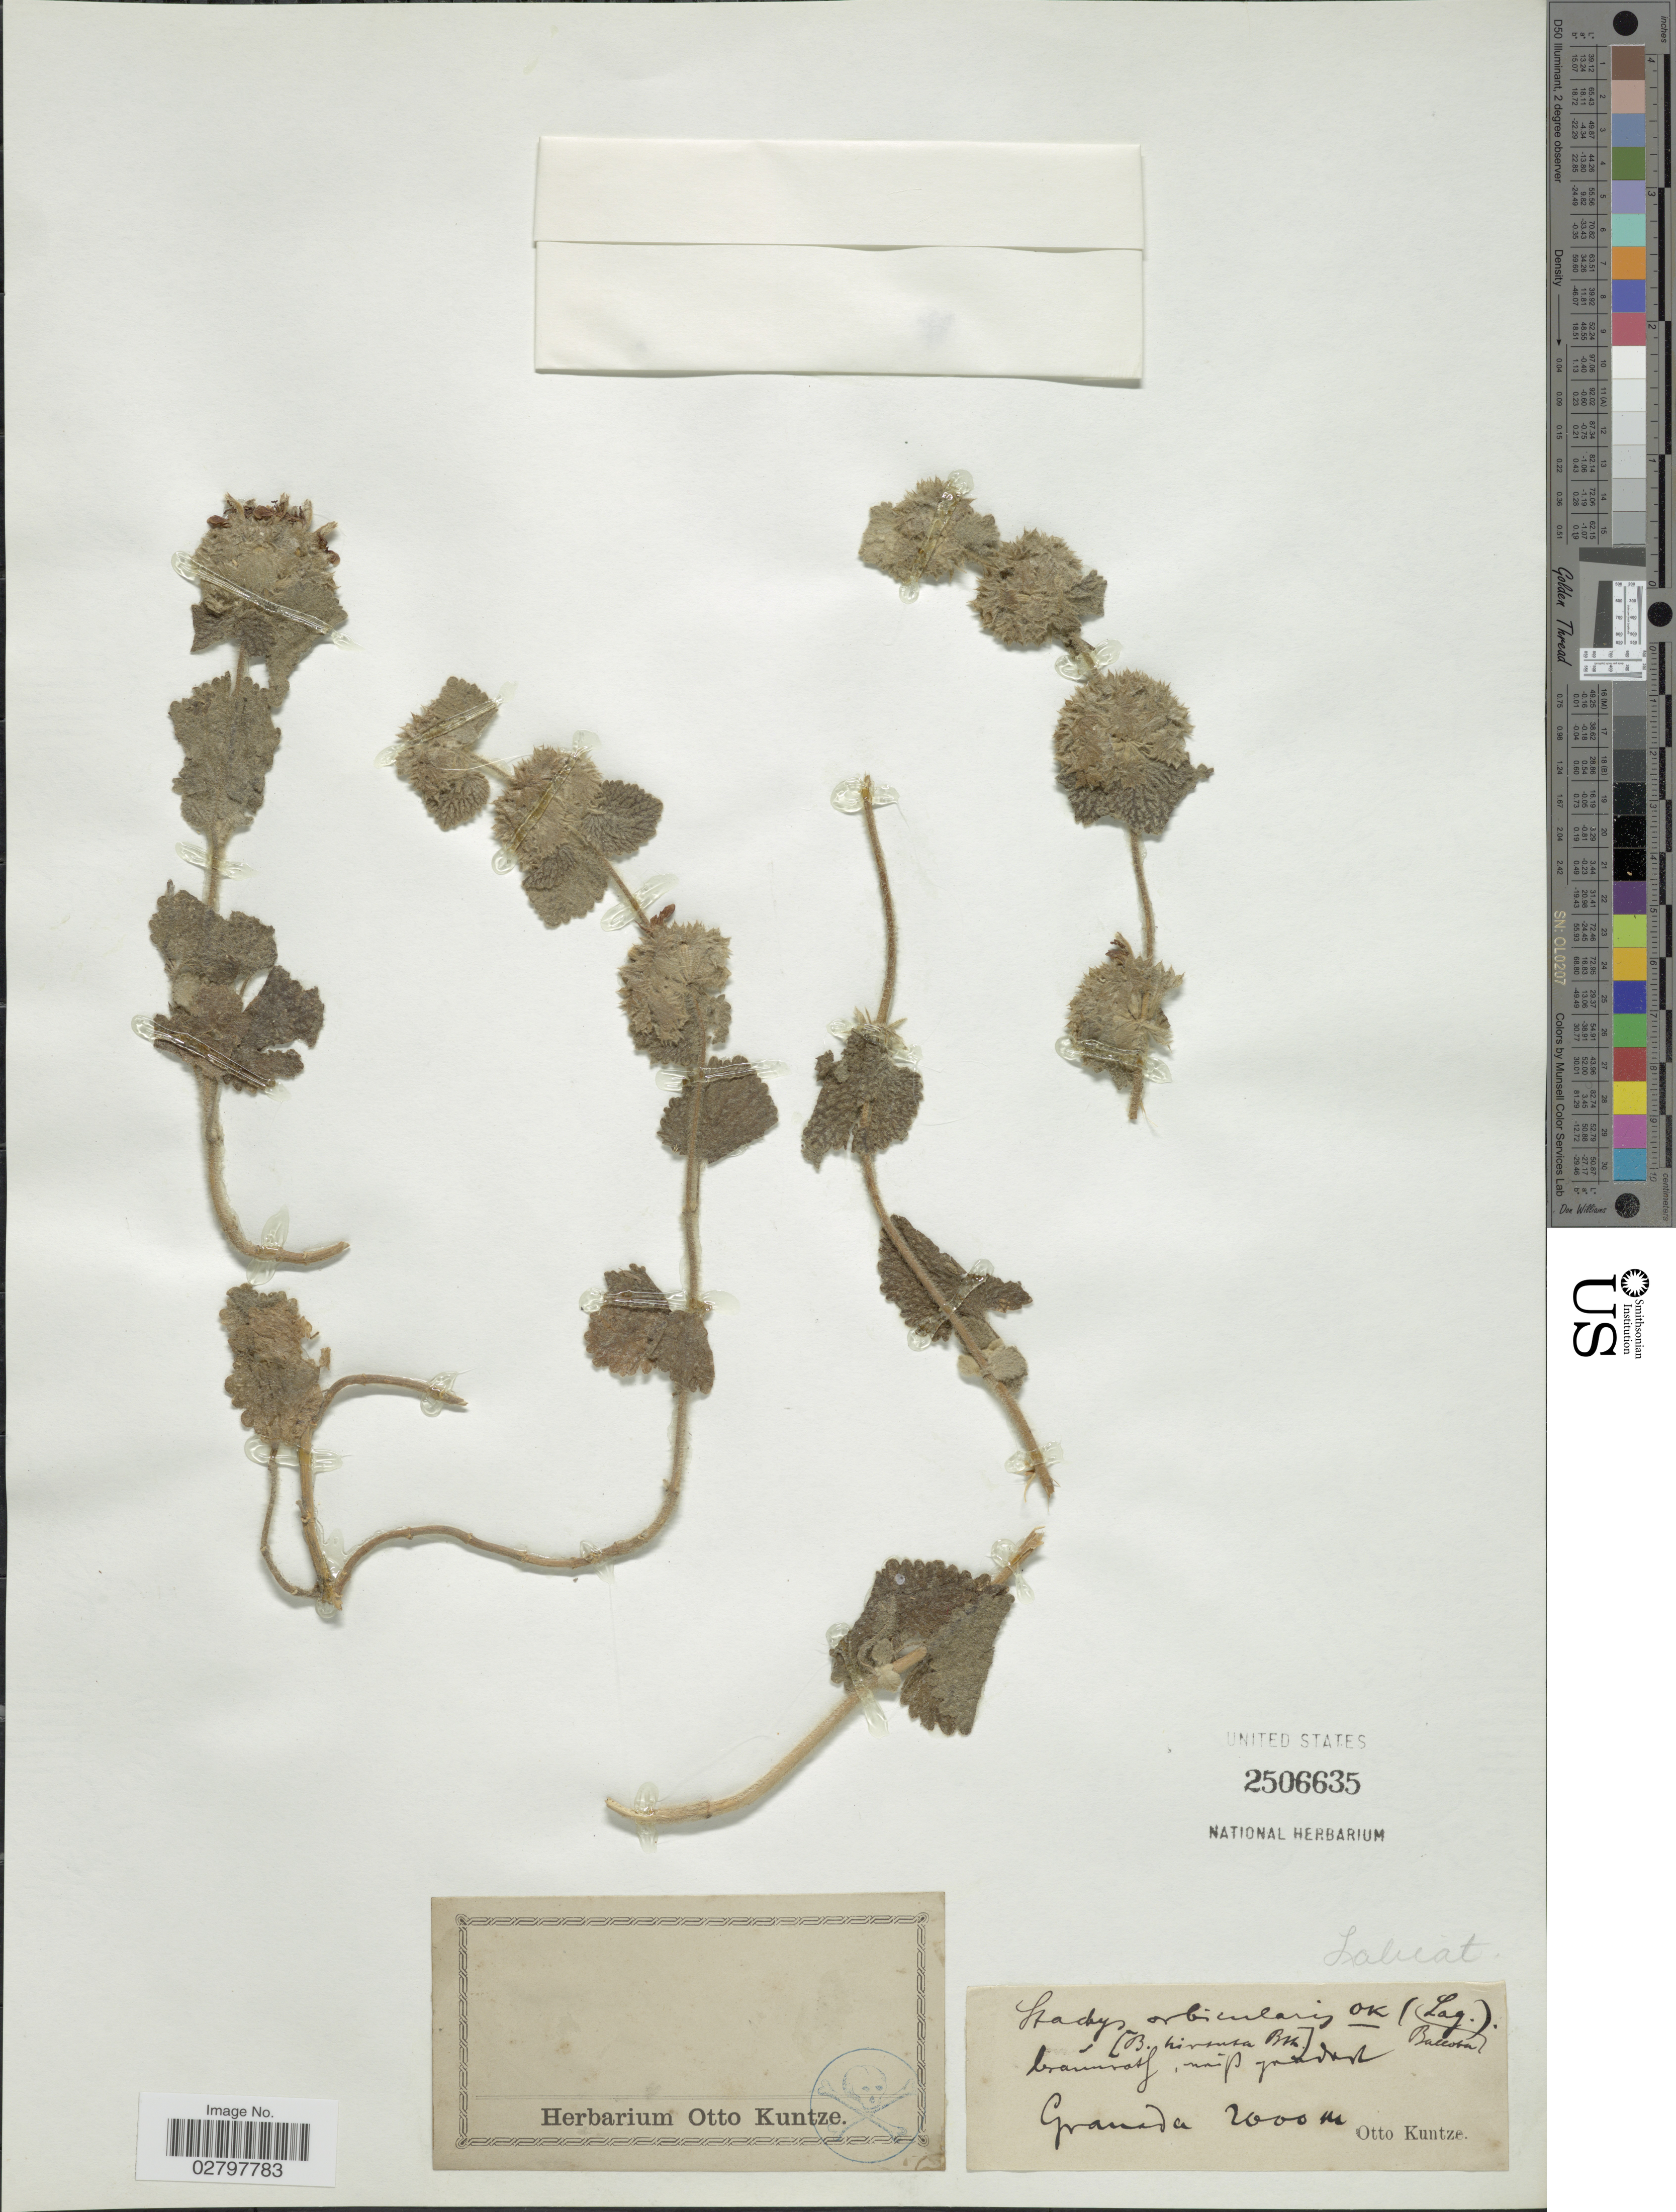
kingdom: Plantae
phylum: Tracheophyta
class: Magnoliopsida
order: Lamiales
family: Lamiaceae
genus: Stachys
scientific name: Stachys hirsuta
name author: Kunth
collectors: C.E.O. Kuntze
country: Nicaragua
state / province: Granada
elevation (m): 2000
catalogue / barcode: US 2506635